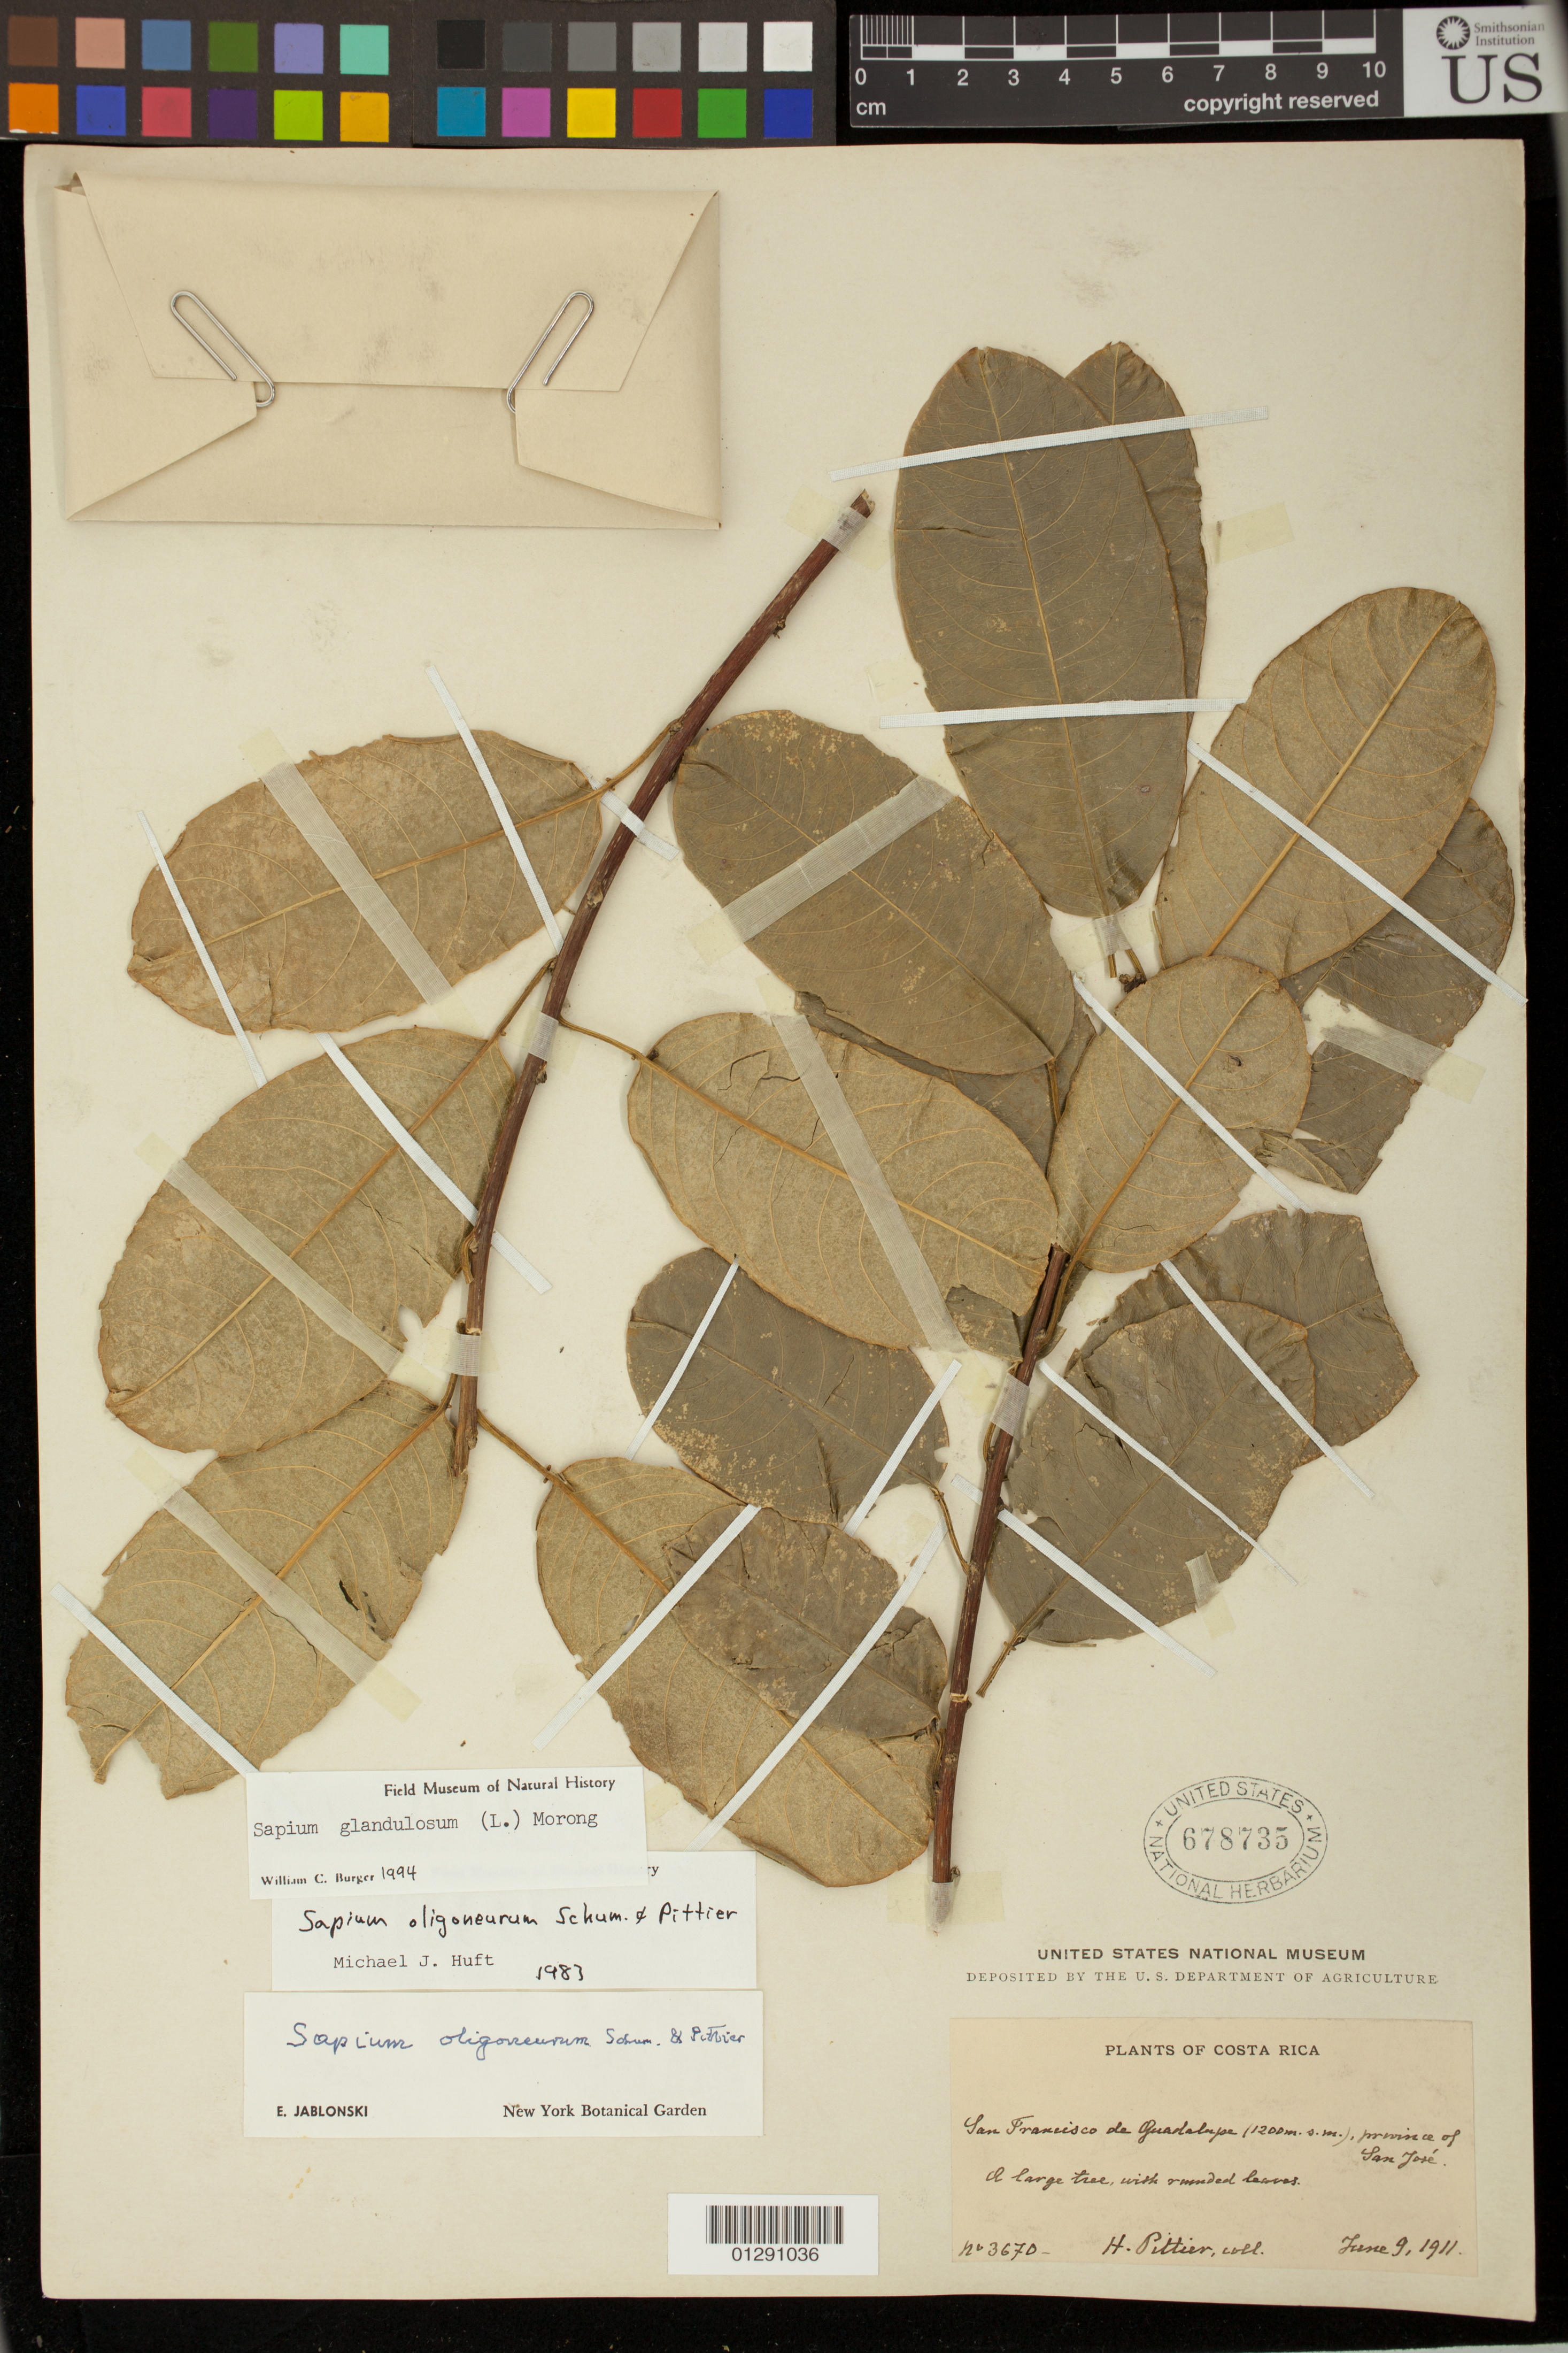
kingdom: Plantae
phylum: Tracheophyta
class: Magnoliopsida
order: Malpighiales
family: Euphorbiaceae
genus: Sapium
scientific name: Sapium glandulosum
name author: (L.) Morong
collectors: H. F. Pittier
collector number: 3670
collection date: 1911-06-09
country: Costa Rica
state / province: San Jose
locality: San Francisco de Guadalupe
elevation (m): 1200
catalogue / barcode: US 678735